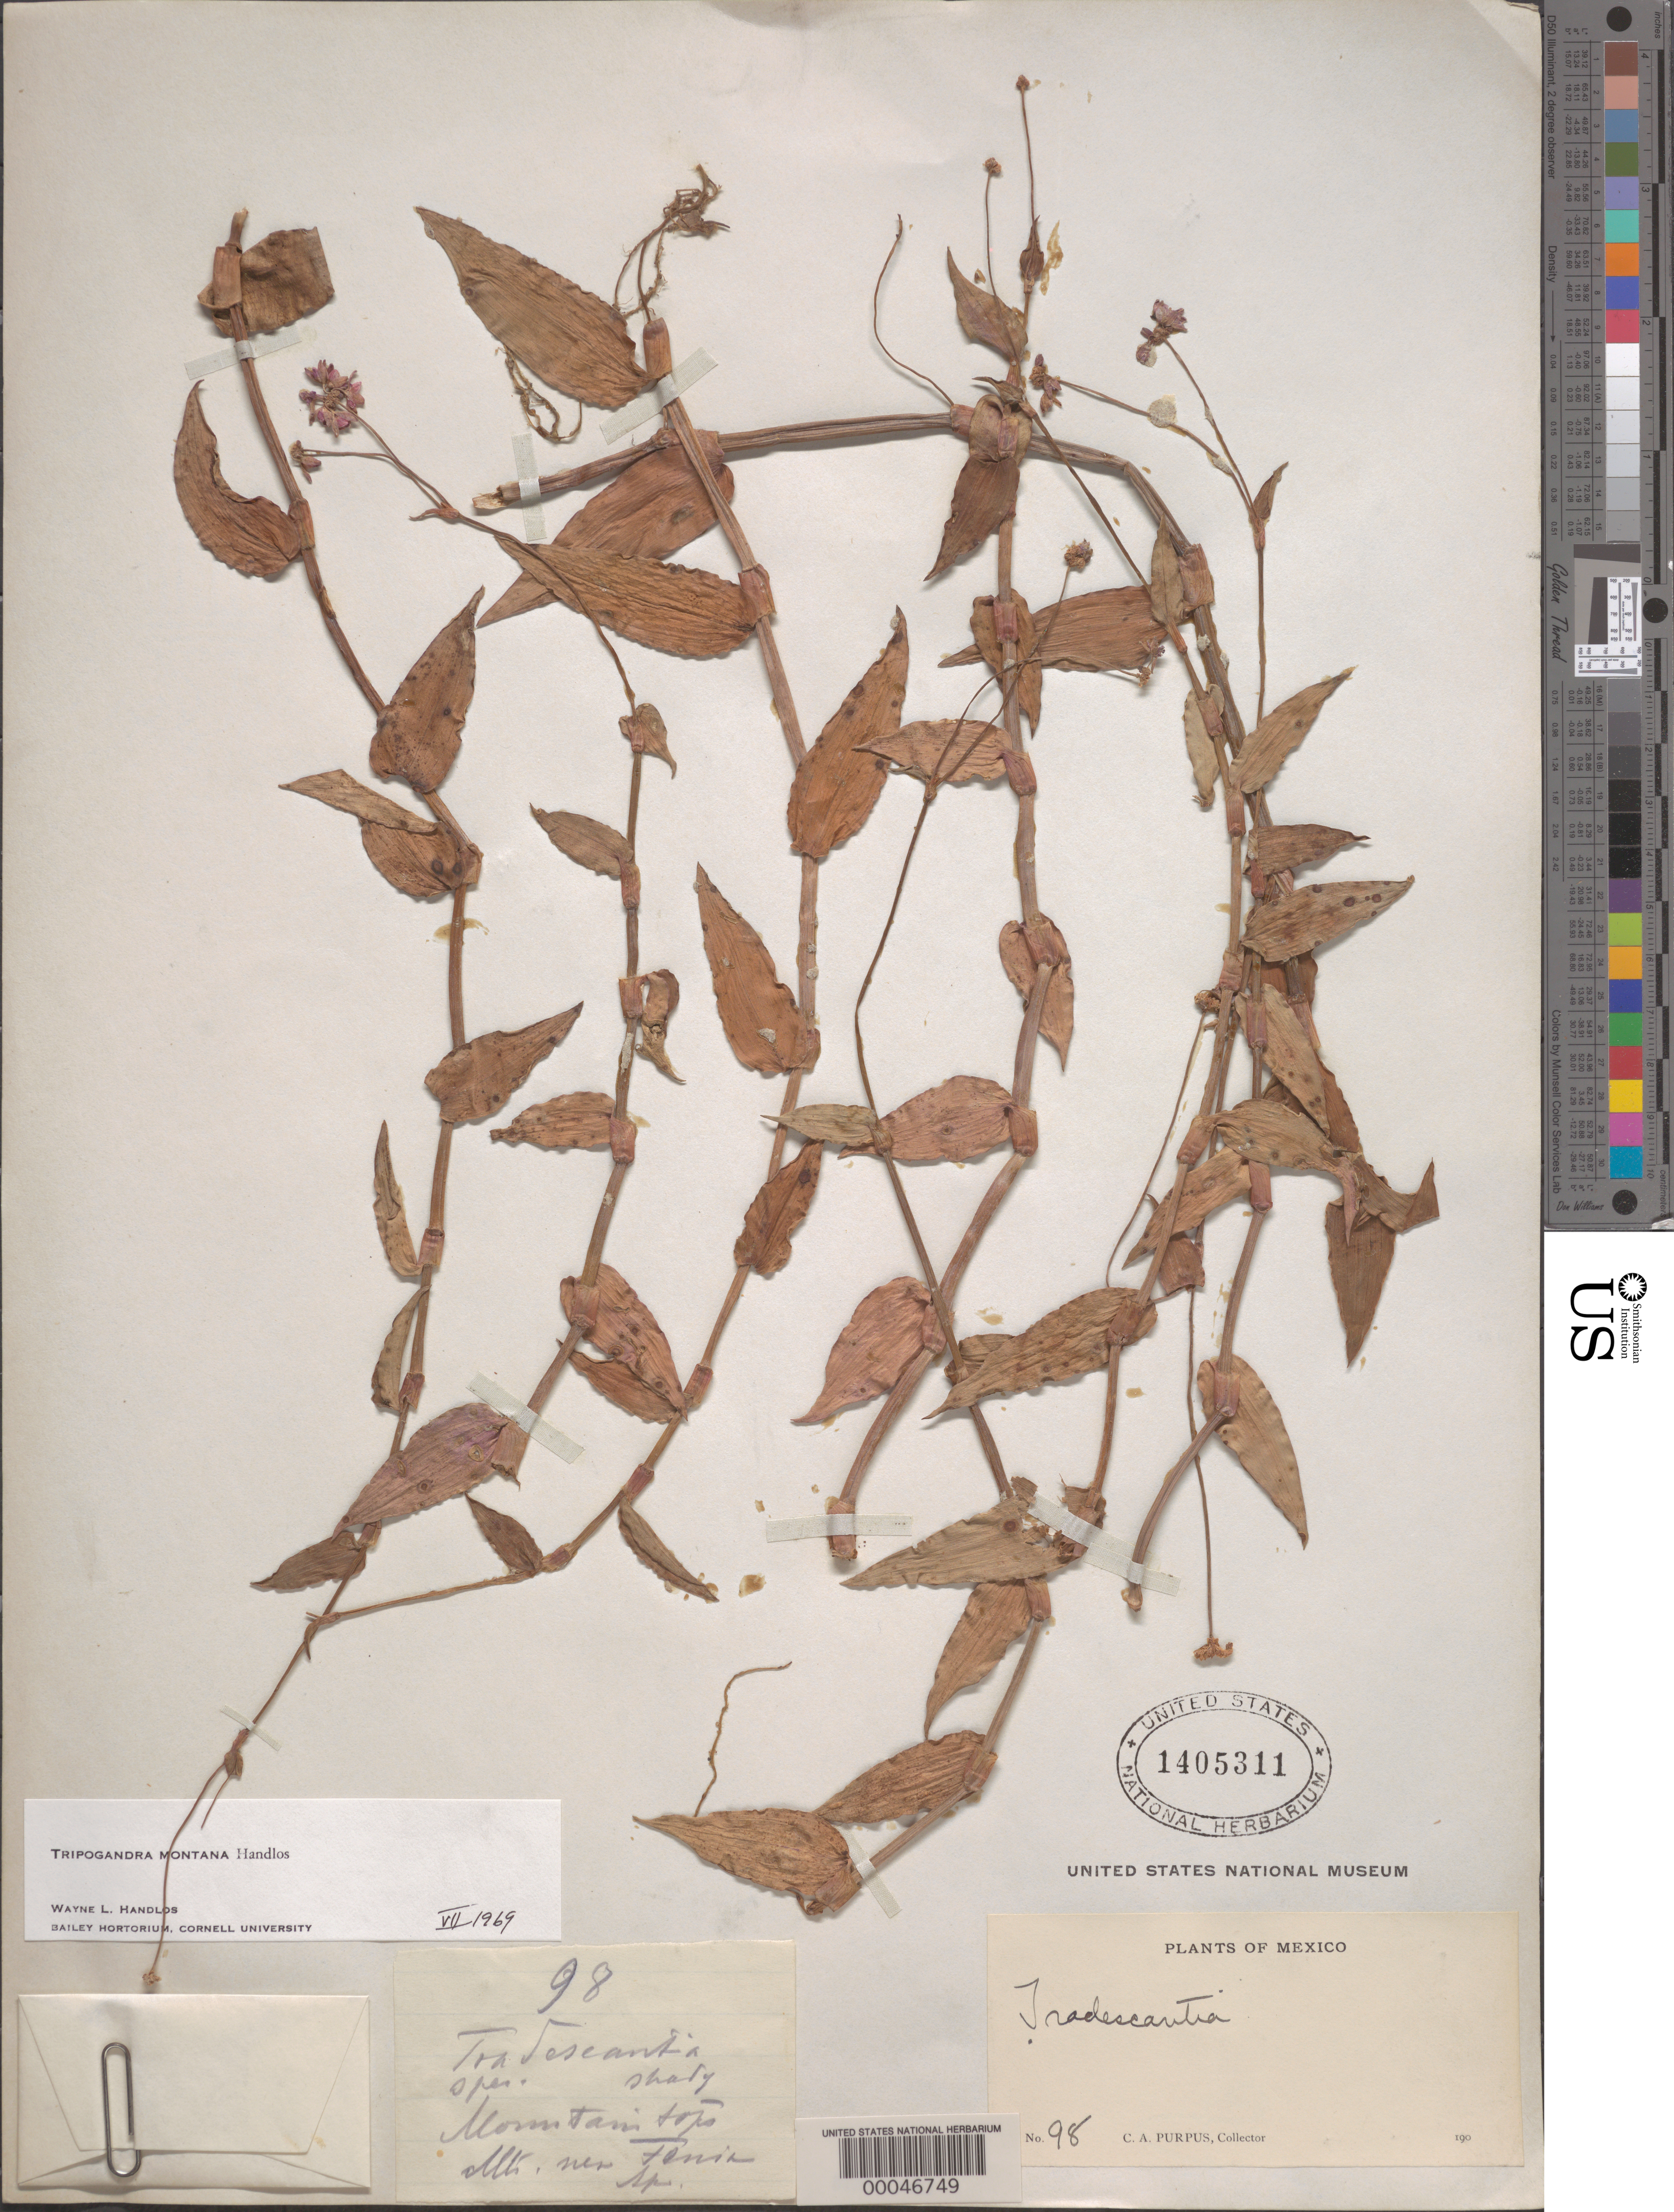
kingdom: Plantae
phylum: Tracheophyta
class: Liliopsida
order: Commelinales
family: Commelinaceae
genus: Tripogandra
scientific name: Tripogandra montana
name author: Handlos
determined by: Handlos, W. L.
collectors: C. A. Purpus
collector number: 98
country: Mexico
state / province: San Luis Potosí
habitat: Mountain top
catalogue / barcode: US 1405311